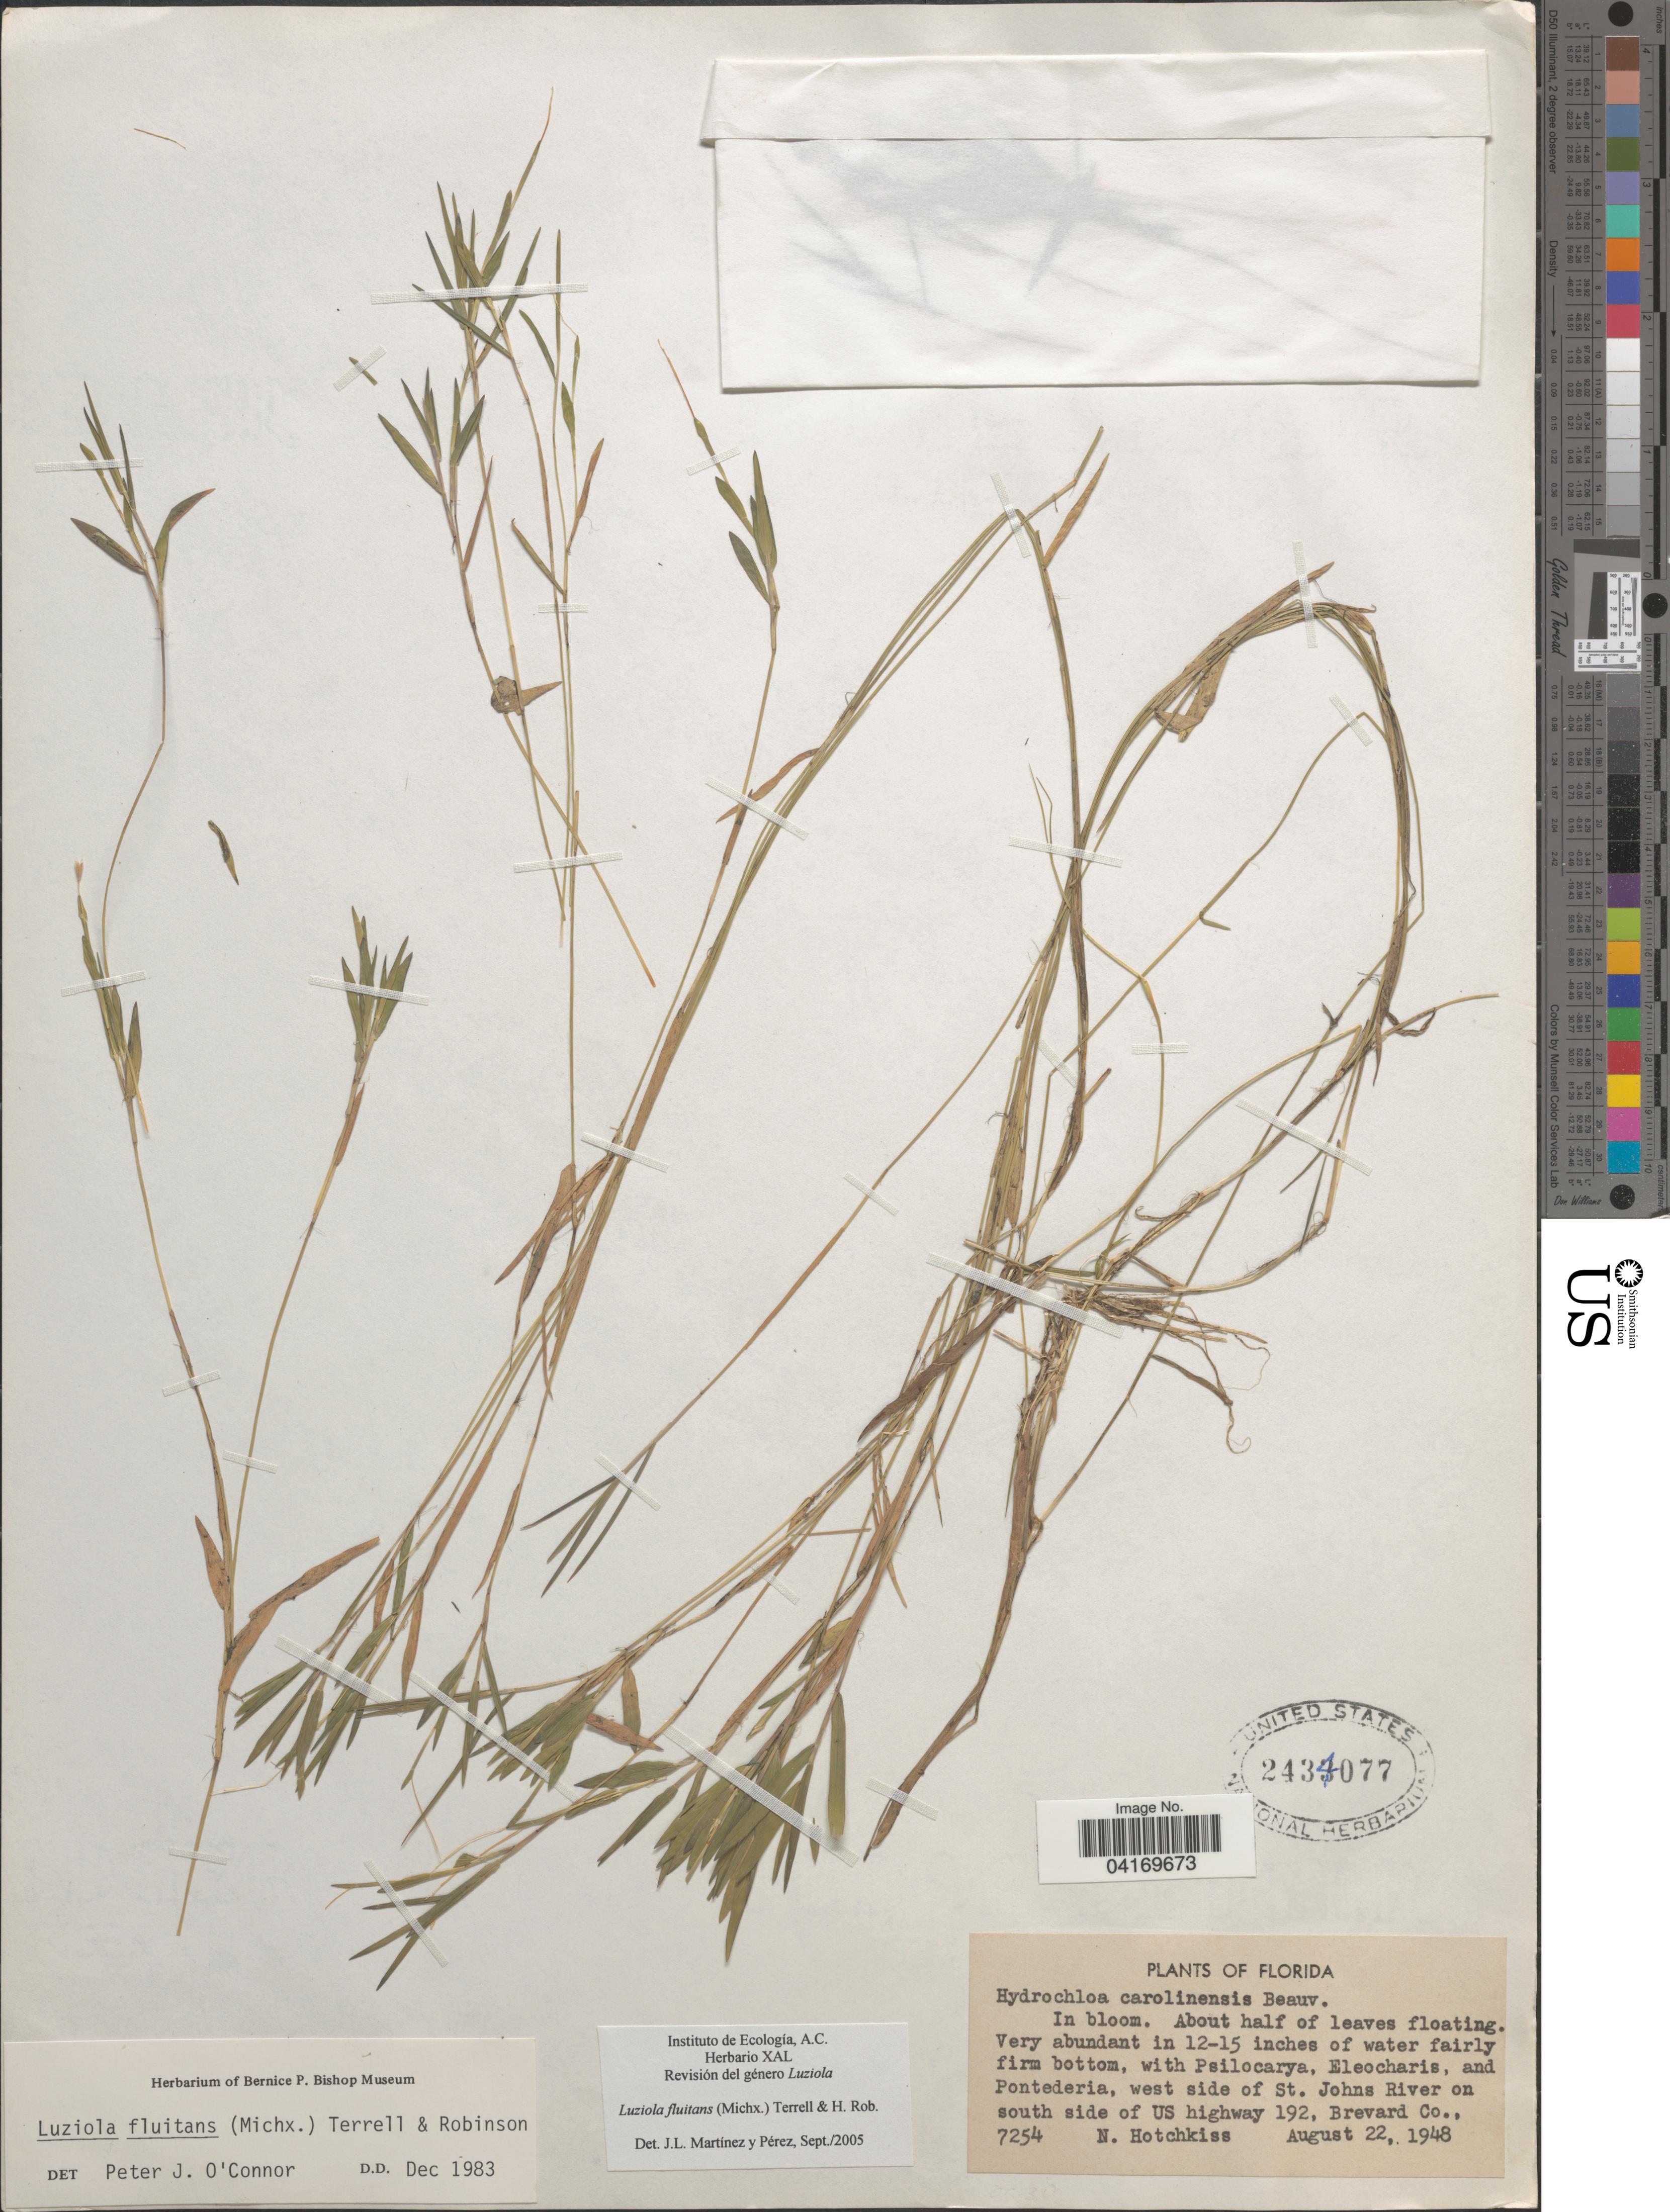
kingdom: Plantae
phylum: Tracheophyta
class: Liliopsida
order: Poales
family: Poaceae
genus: Luziola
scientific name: Luziola fluitans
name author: (Michx.) Terrell & H. Rob.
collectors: N. Hotchkiss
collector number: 7254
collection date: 1948-08-22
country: United States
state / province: Florida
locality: West side of St. Johns River on south side of US highway 192, Brevard Co.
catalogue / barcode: US 2434077